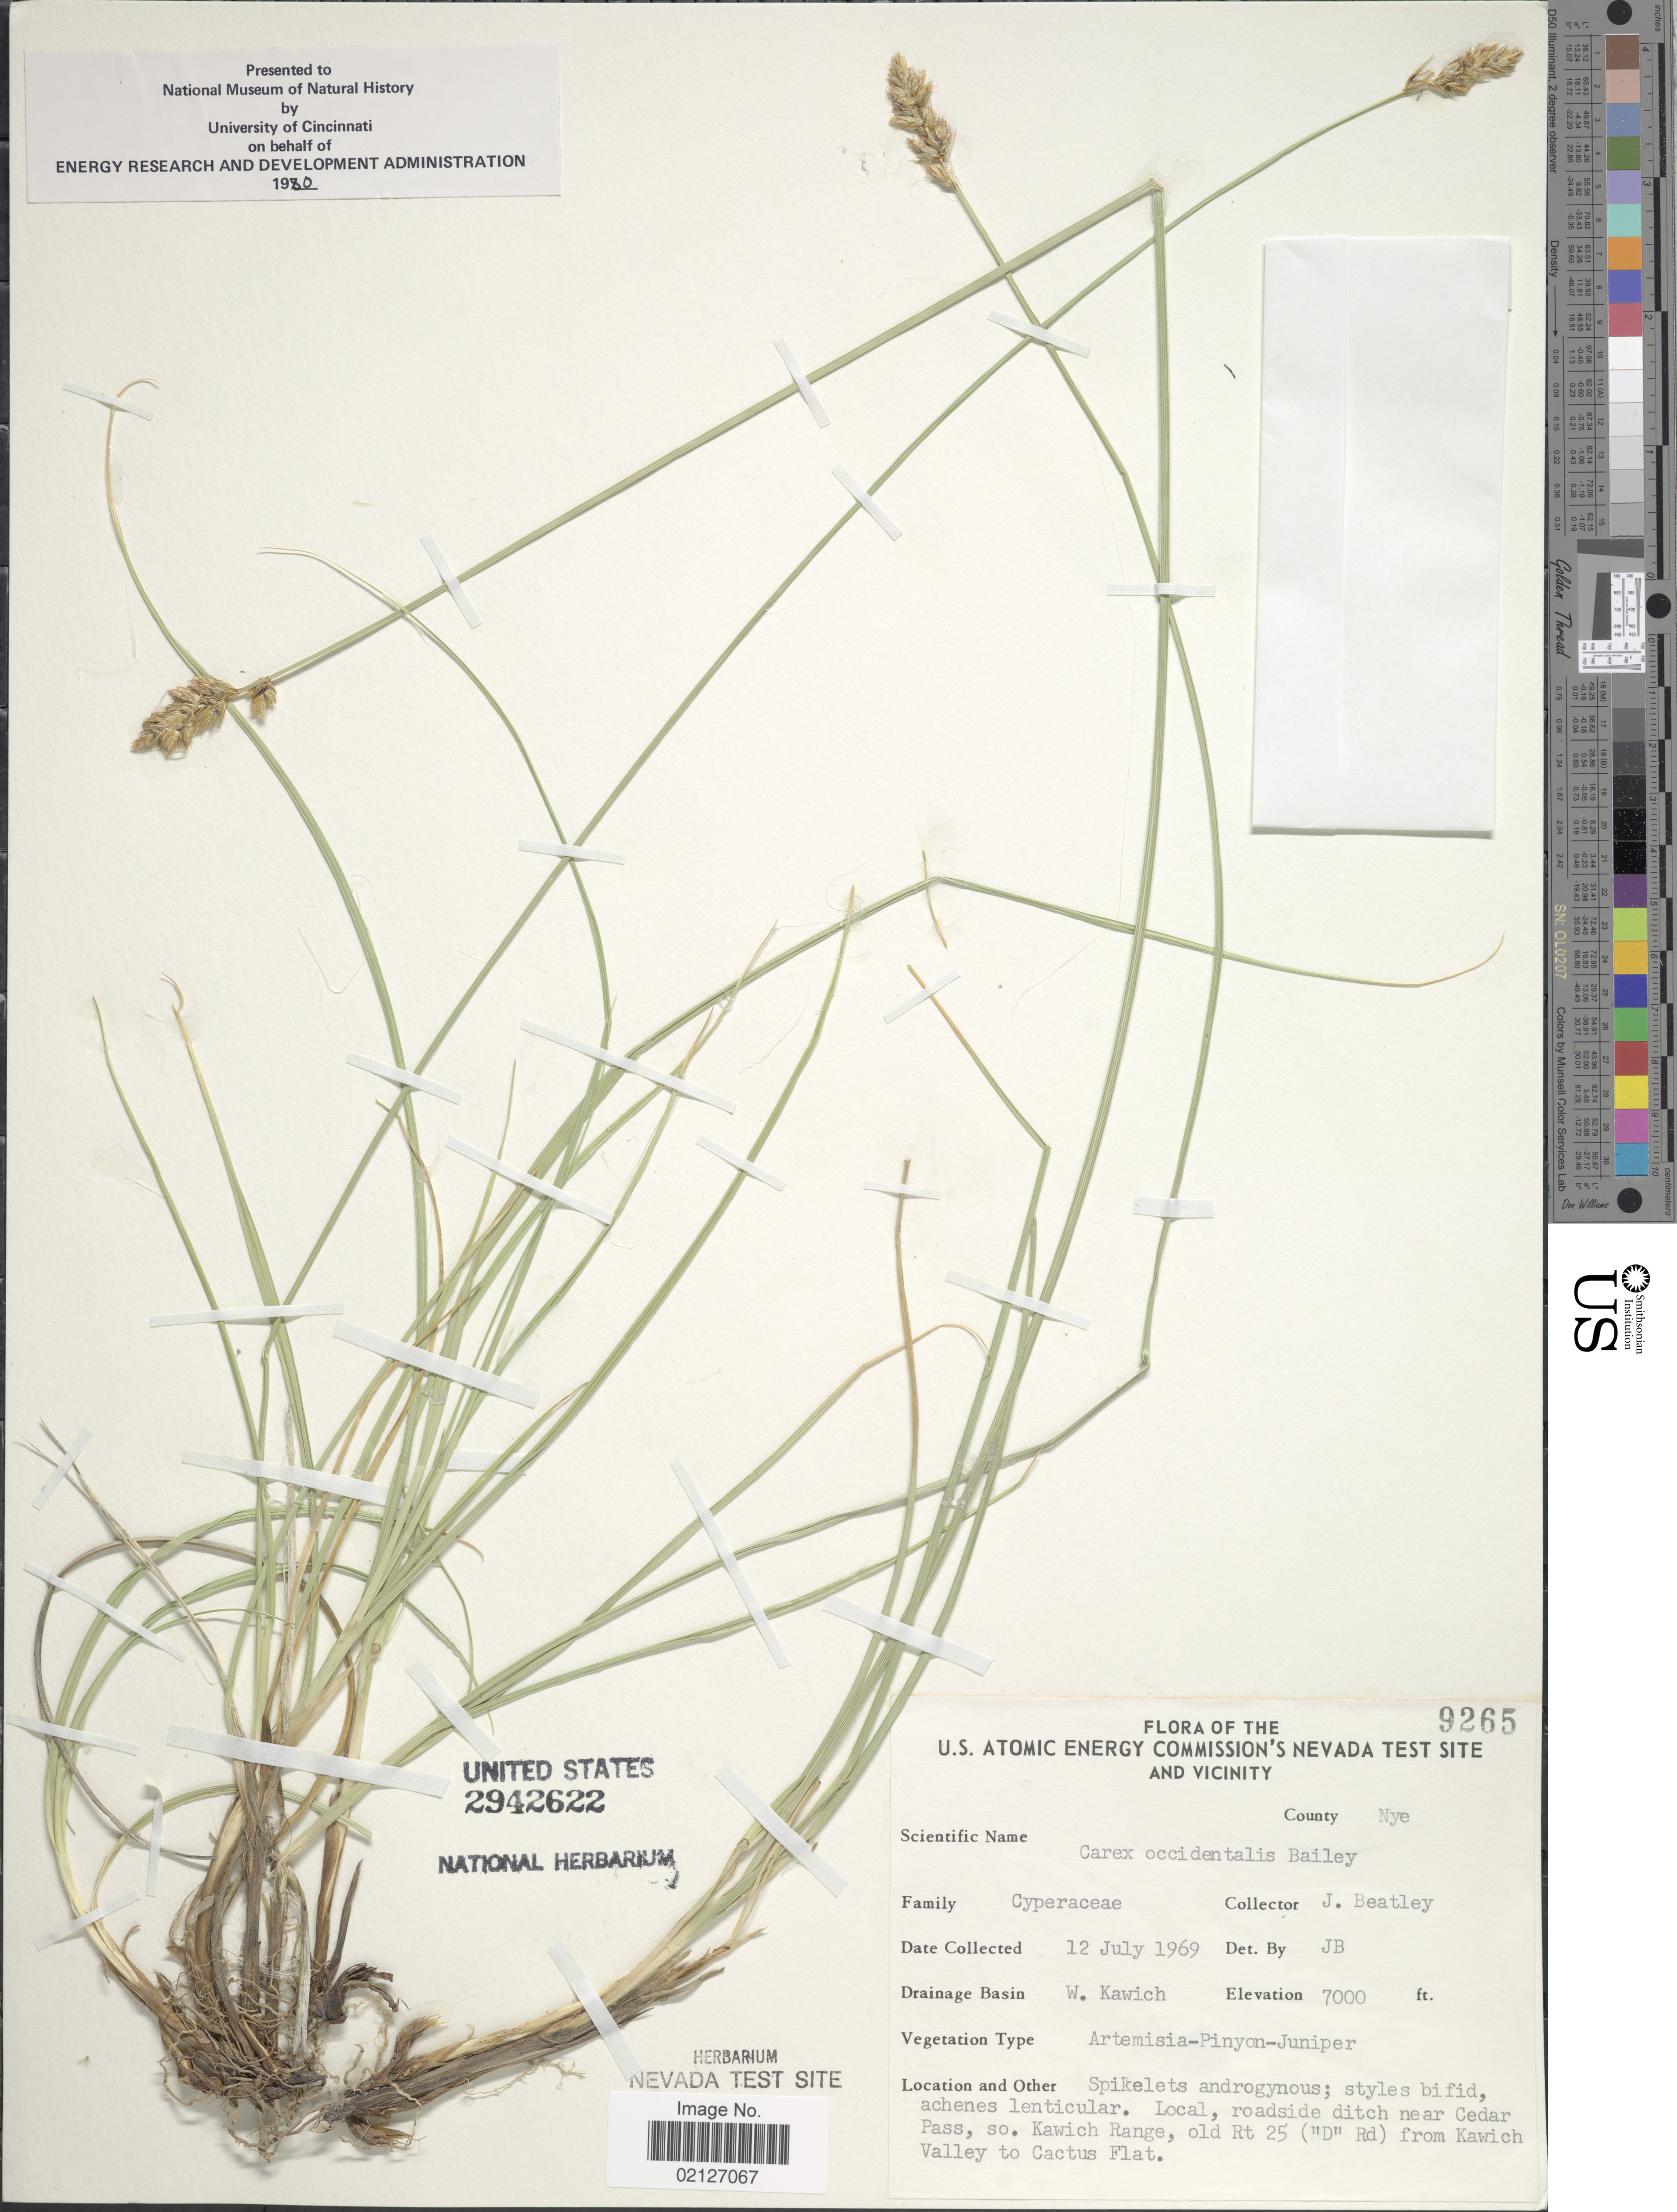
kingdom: Plantae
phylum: Tracheophyta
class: Liliopsida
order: Poales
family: Cyperaceae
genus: Carex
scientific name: Carex occidentalis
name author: L.H. Bailey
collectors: J. C. Beatley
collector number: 9265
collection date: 1969-07-12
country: United States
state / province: Nevada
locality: Nevada Test Site and Vicinity, County Nye, W. Kawichm local, roadside ditch near Cedar Pass, so. Kawich Range, old Rt 25 ("D" Rd) from Kawich Valley to Cactus Flat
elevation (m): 2134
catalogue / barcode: US 2942622